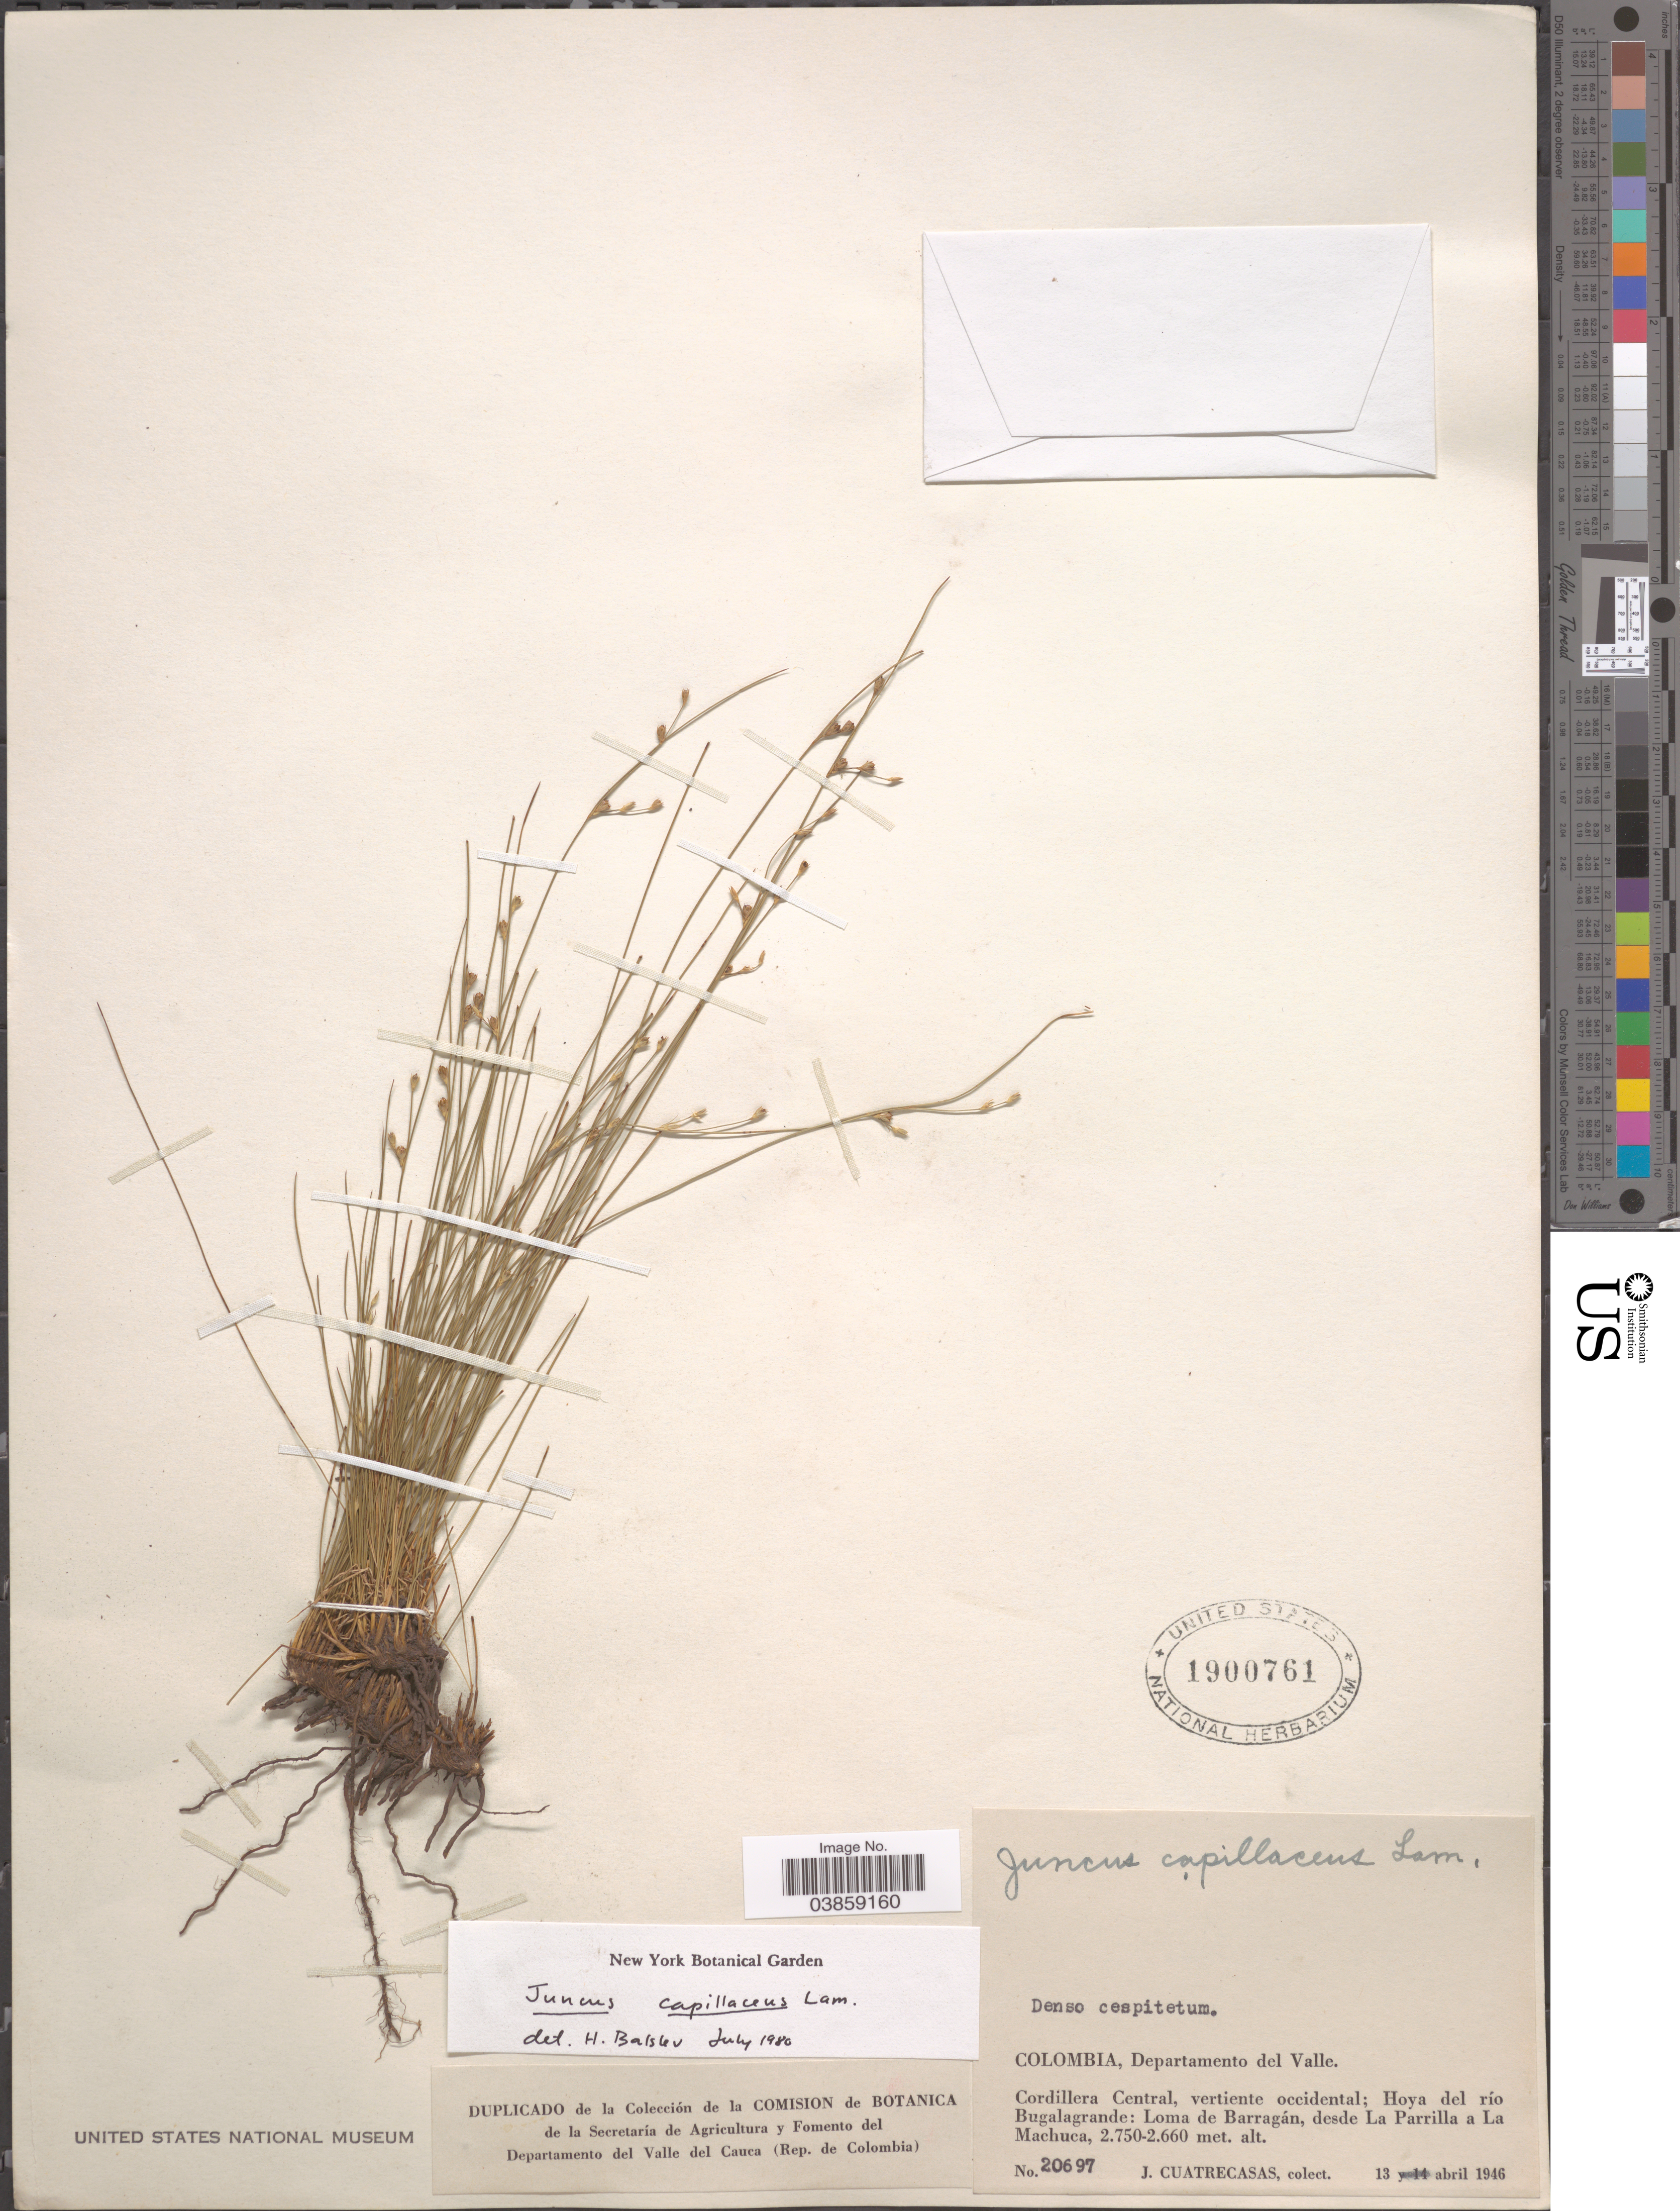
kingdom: Plantae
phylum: Tracheophyta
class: Liliopsida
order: Poales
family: Juncaceae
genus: Juncus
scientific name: Juncus capillaceus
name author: Lam.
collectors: J. Cuatrecasas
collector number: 20697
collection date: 1946-04-13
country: Colombia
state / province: Valle del Cauca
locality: Departamento del Valle. Cordillera Central, vertiente occidental; Hoya del río Bugalagrande: Loma de Barragán, desde La Parrilla a La Machuca.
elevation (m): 2660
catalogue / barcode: US 1900761